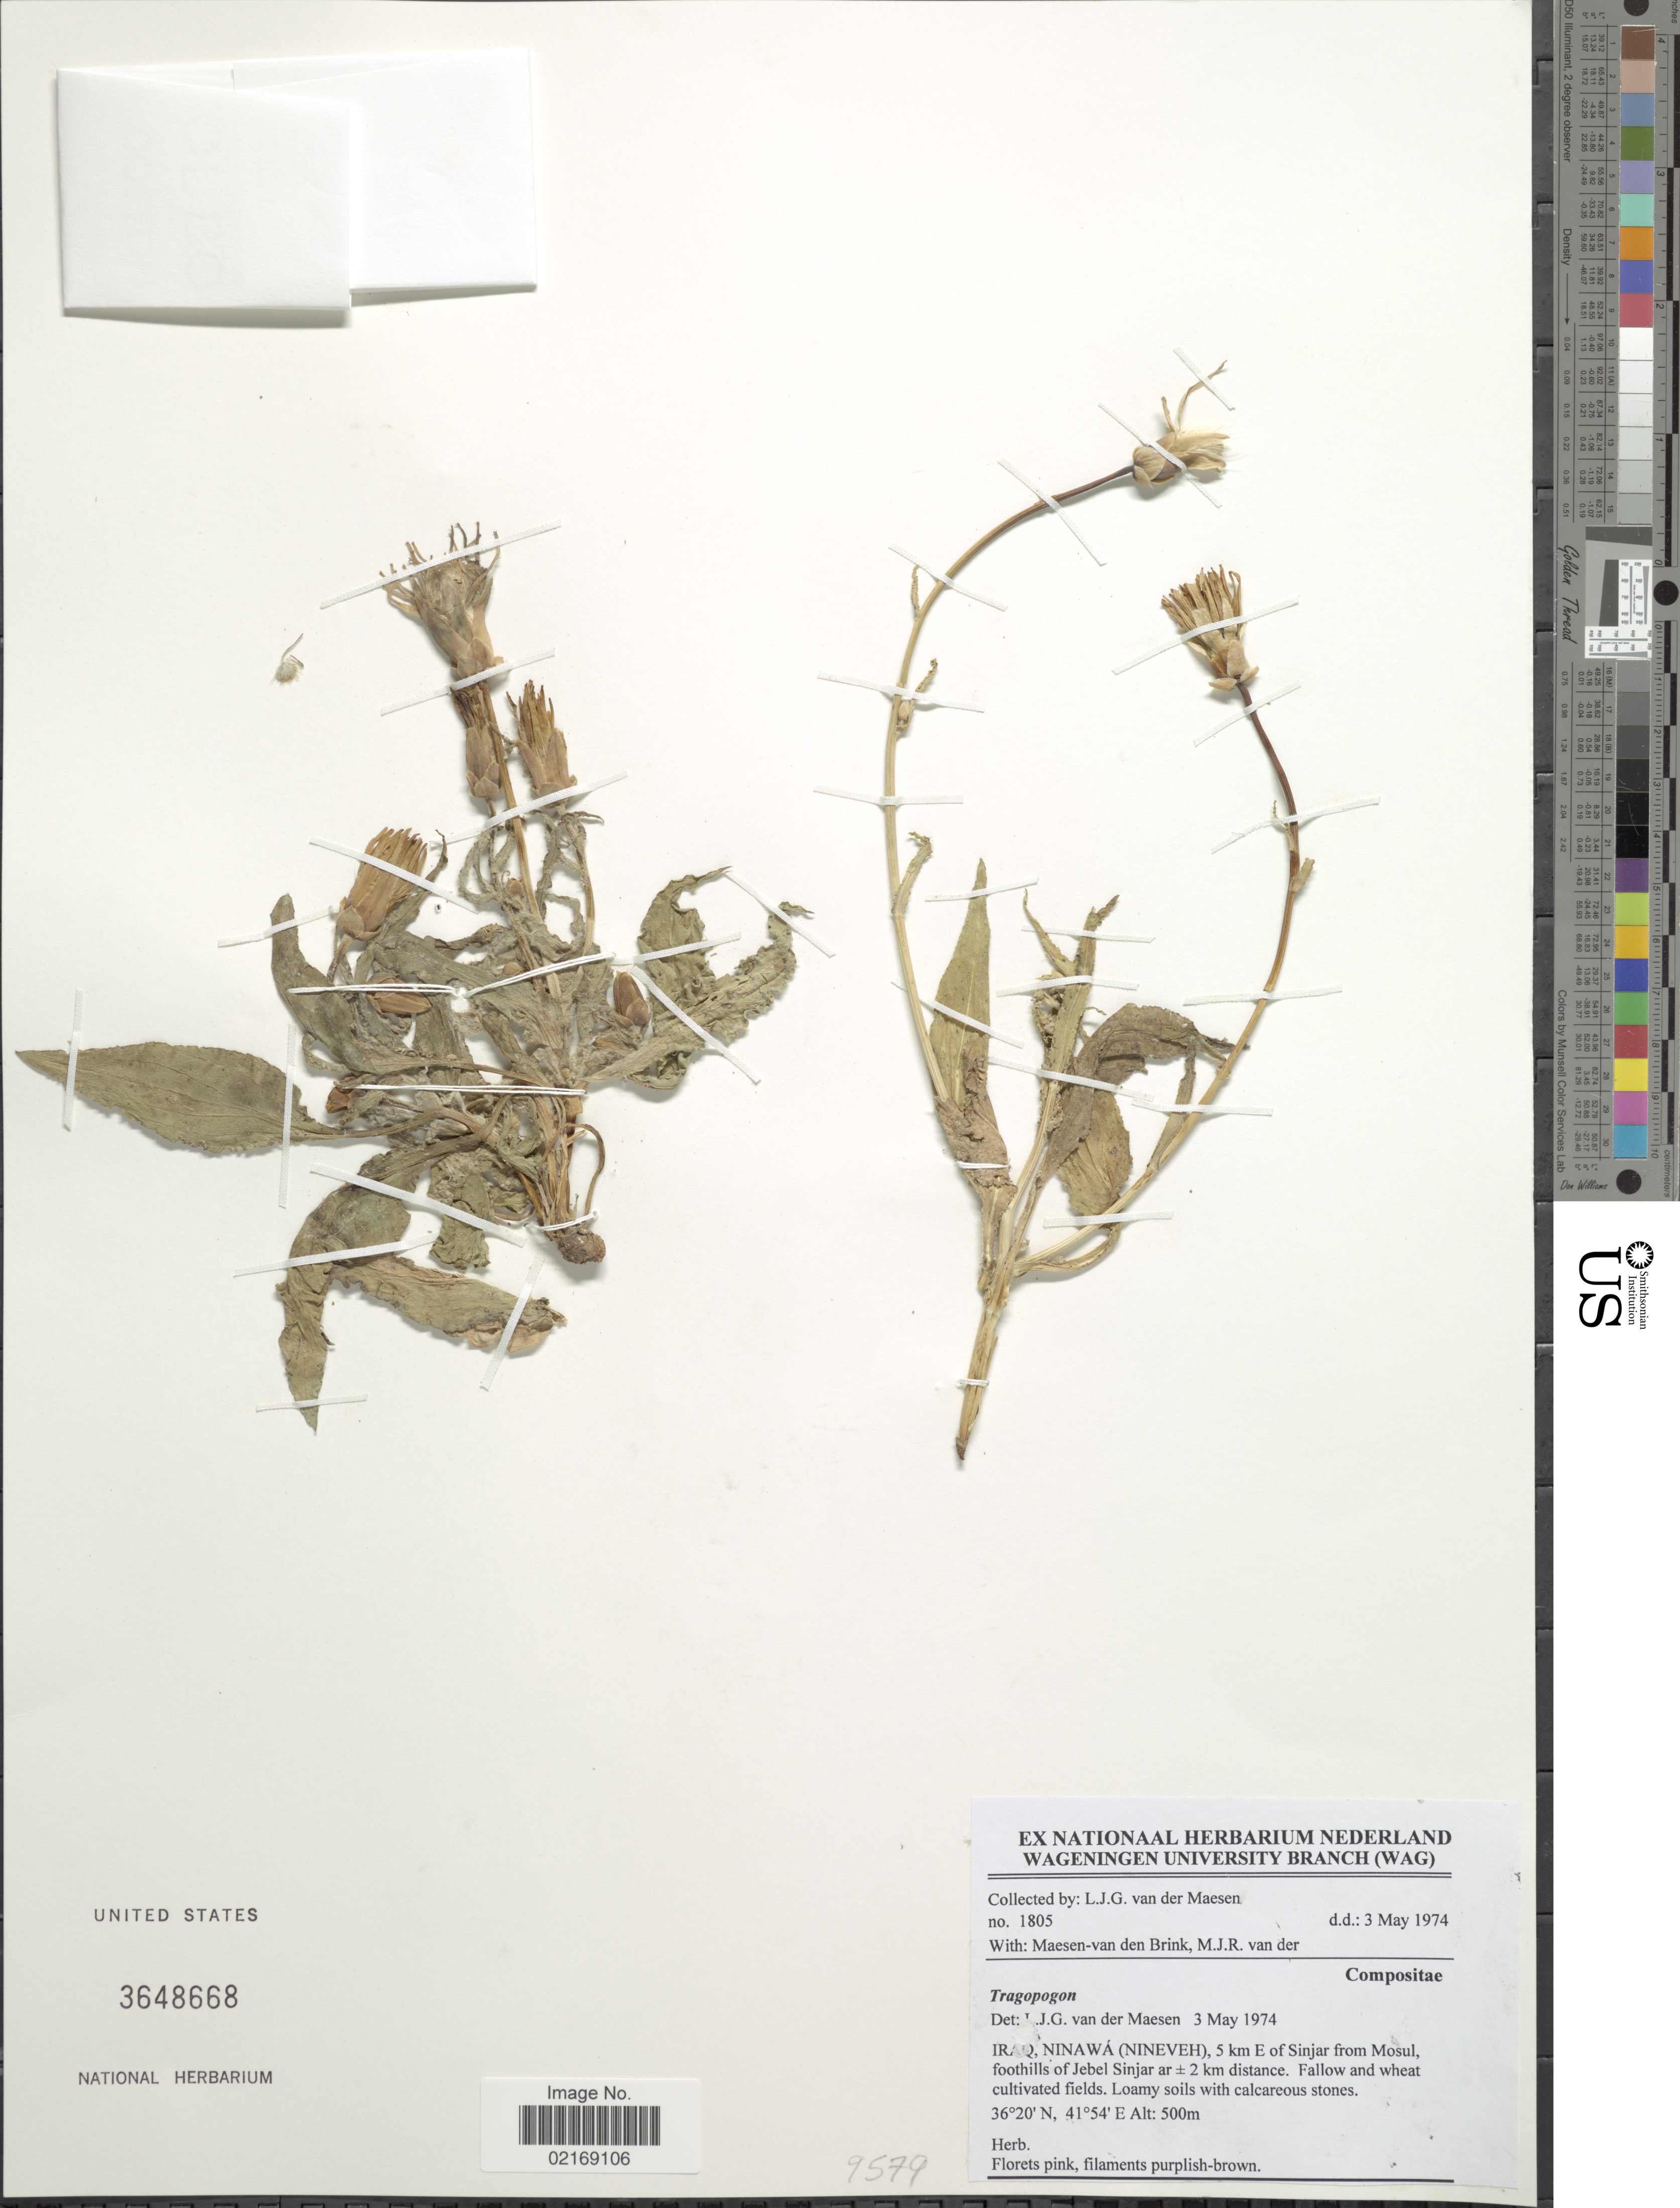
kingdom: Plantae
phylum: Tracheophyta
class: Magnoliopsida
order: Asterales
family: Asteraceae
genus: Tragopogon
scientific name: Tragopogon sp.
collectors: L. van der Maesen, M. Maesen-van den Brink & v. M. J. R.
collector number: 1805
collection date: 1974-05-03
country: Iraq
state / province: Ninawa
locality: (Nineveh, 5 km E of Sinjar from Mosul, foothills of Jebel Sinjar ar ± 2 km distance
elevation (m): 500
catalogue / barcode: US 3648668